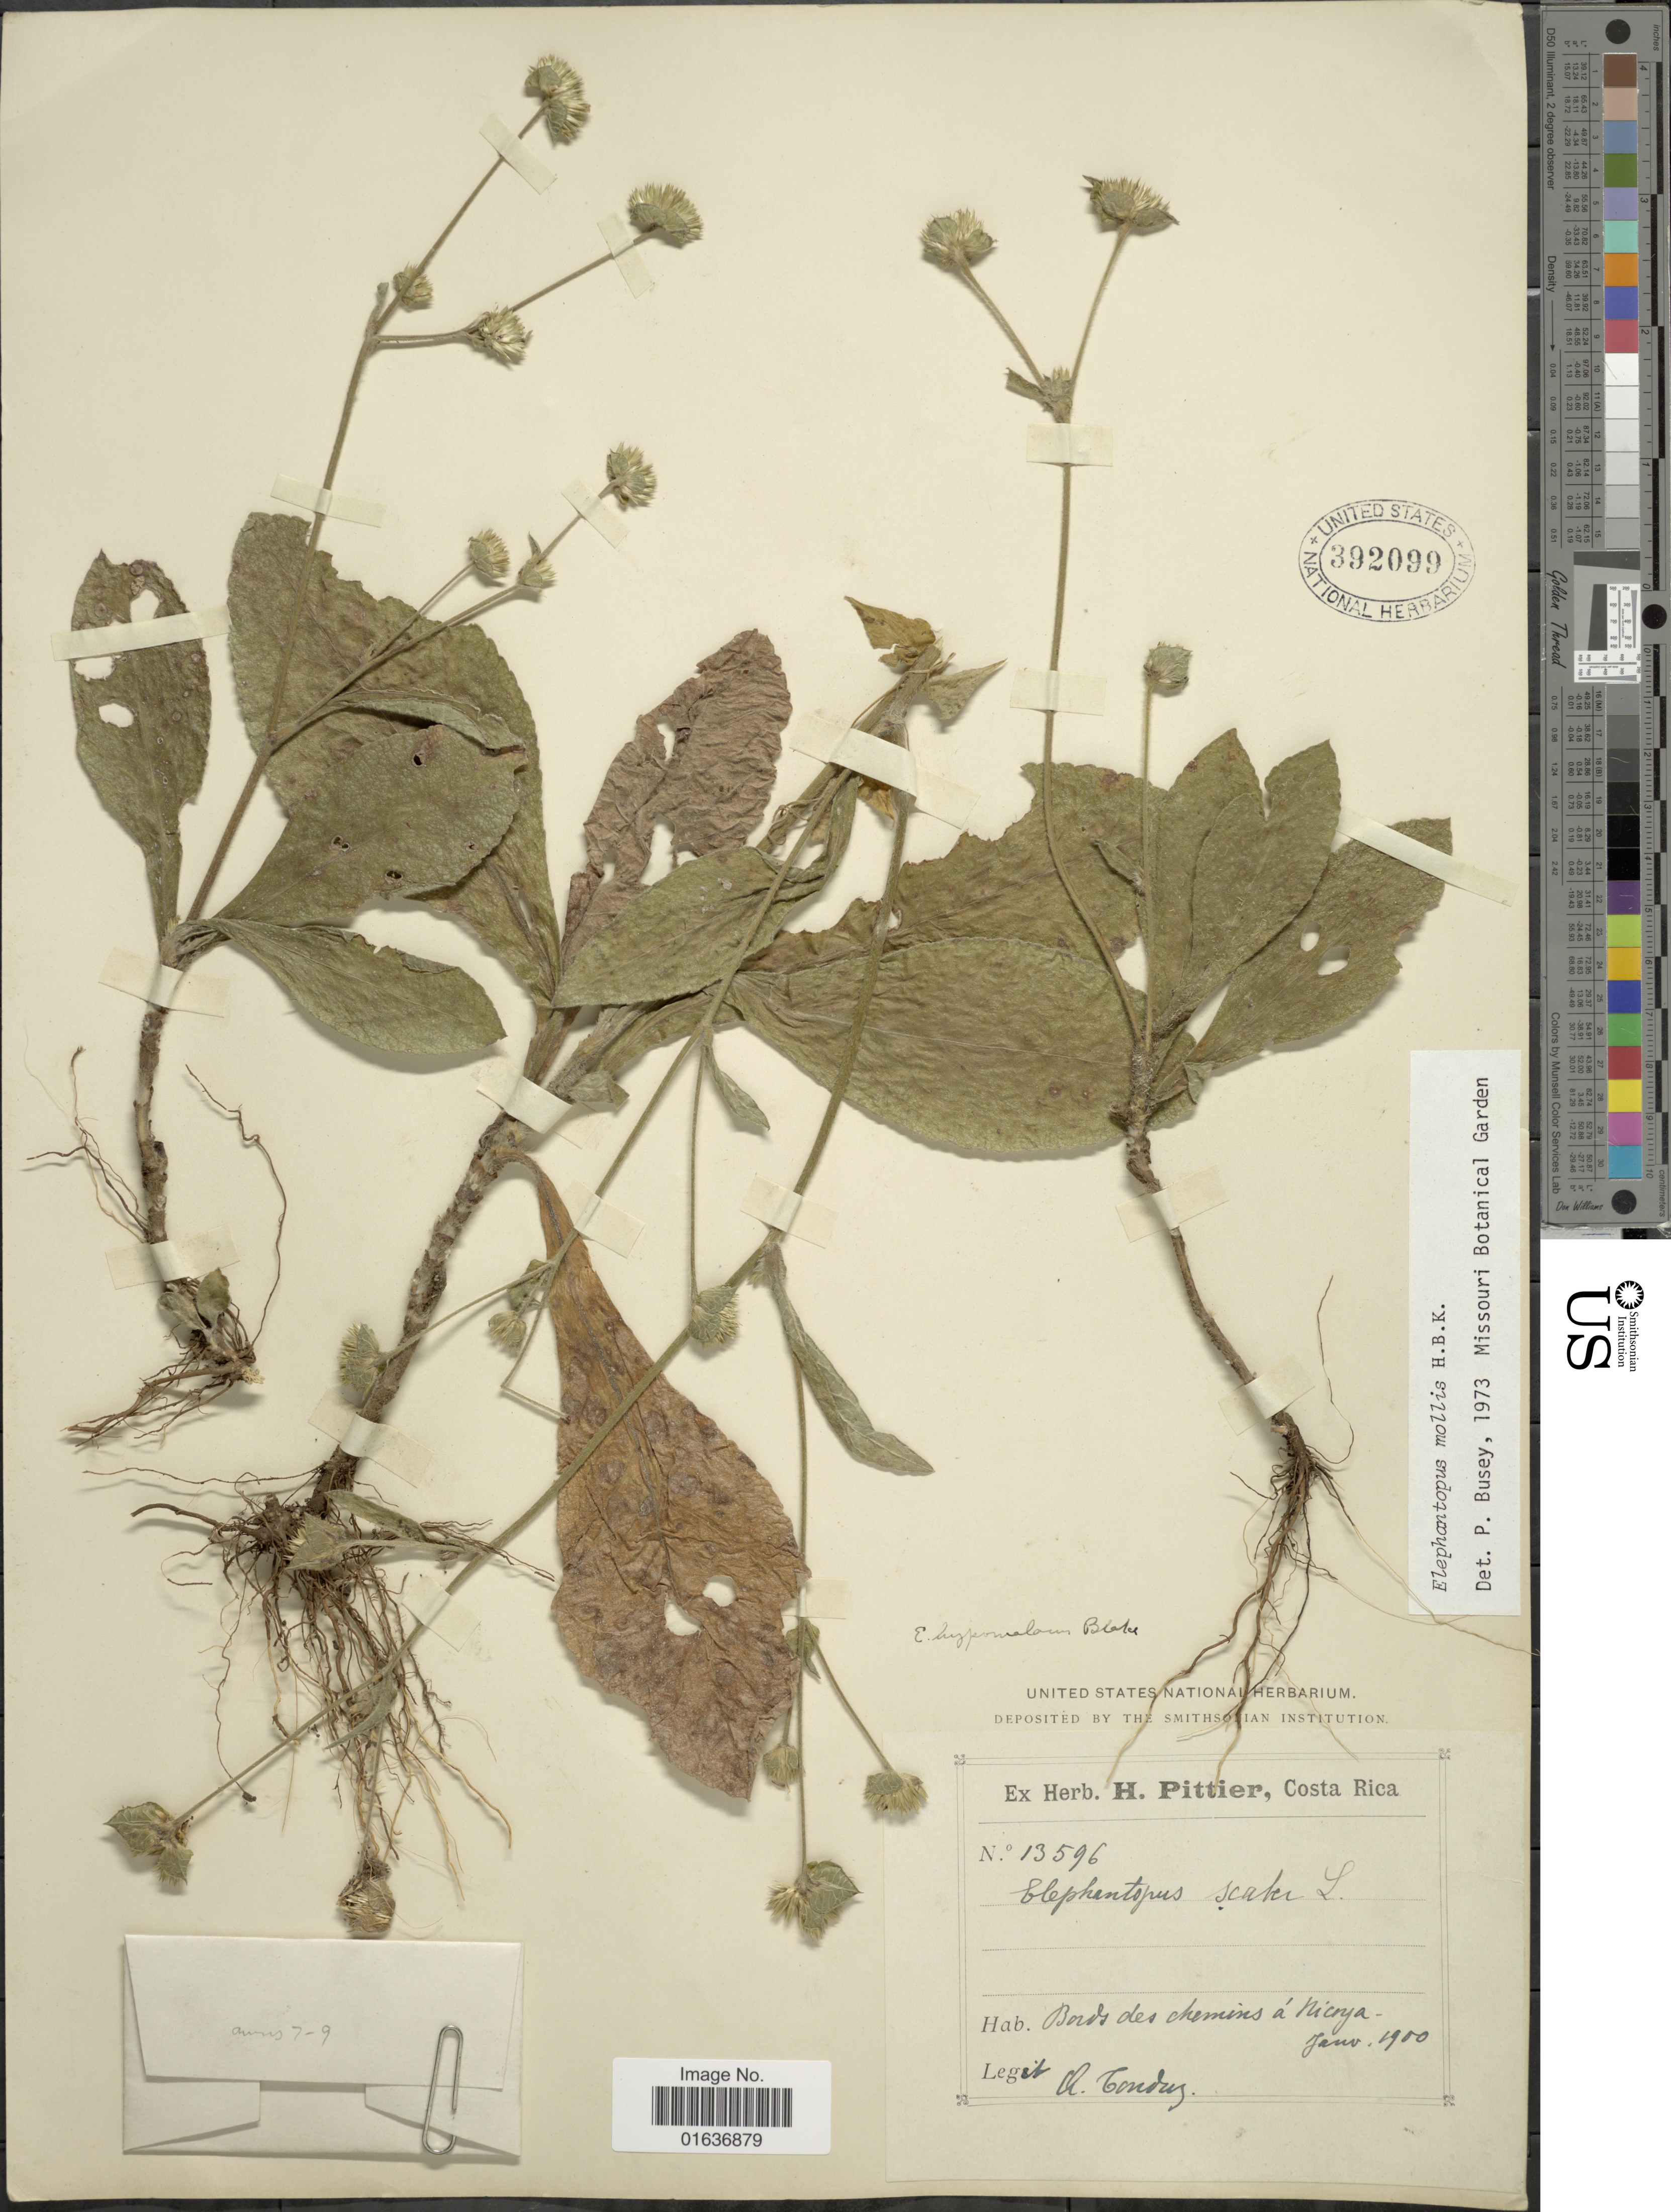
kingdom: Plantae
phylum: Tracheophyta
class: Magnoliopsida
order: Asterales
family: Asteraceae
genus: Elephantopus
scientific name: Elephantopus mollis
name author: Kunth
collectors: A. Tonduz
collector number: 13596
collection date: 1900-06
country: Costa Rica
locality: Boras des chemins á Nicrya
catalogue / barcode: US 392099